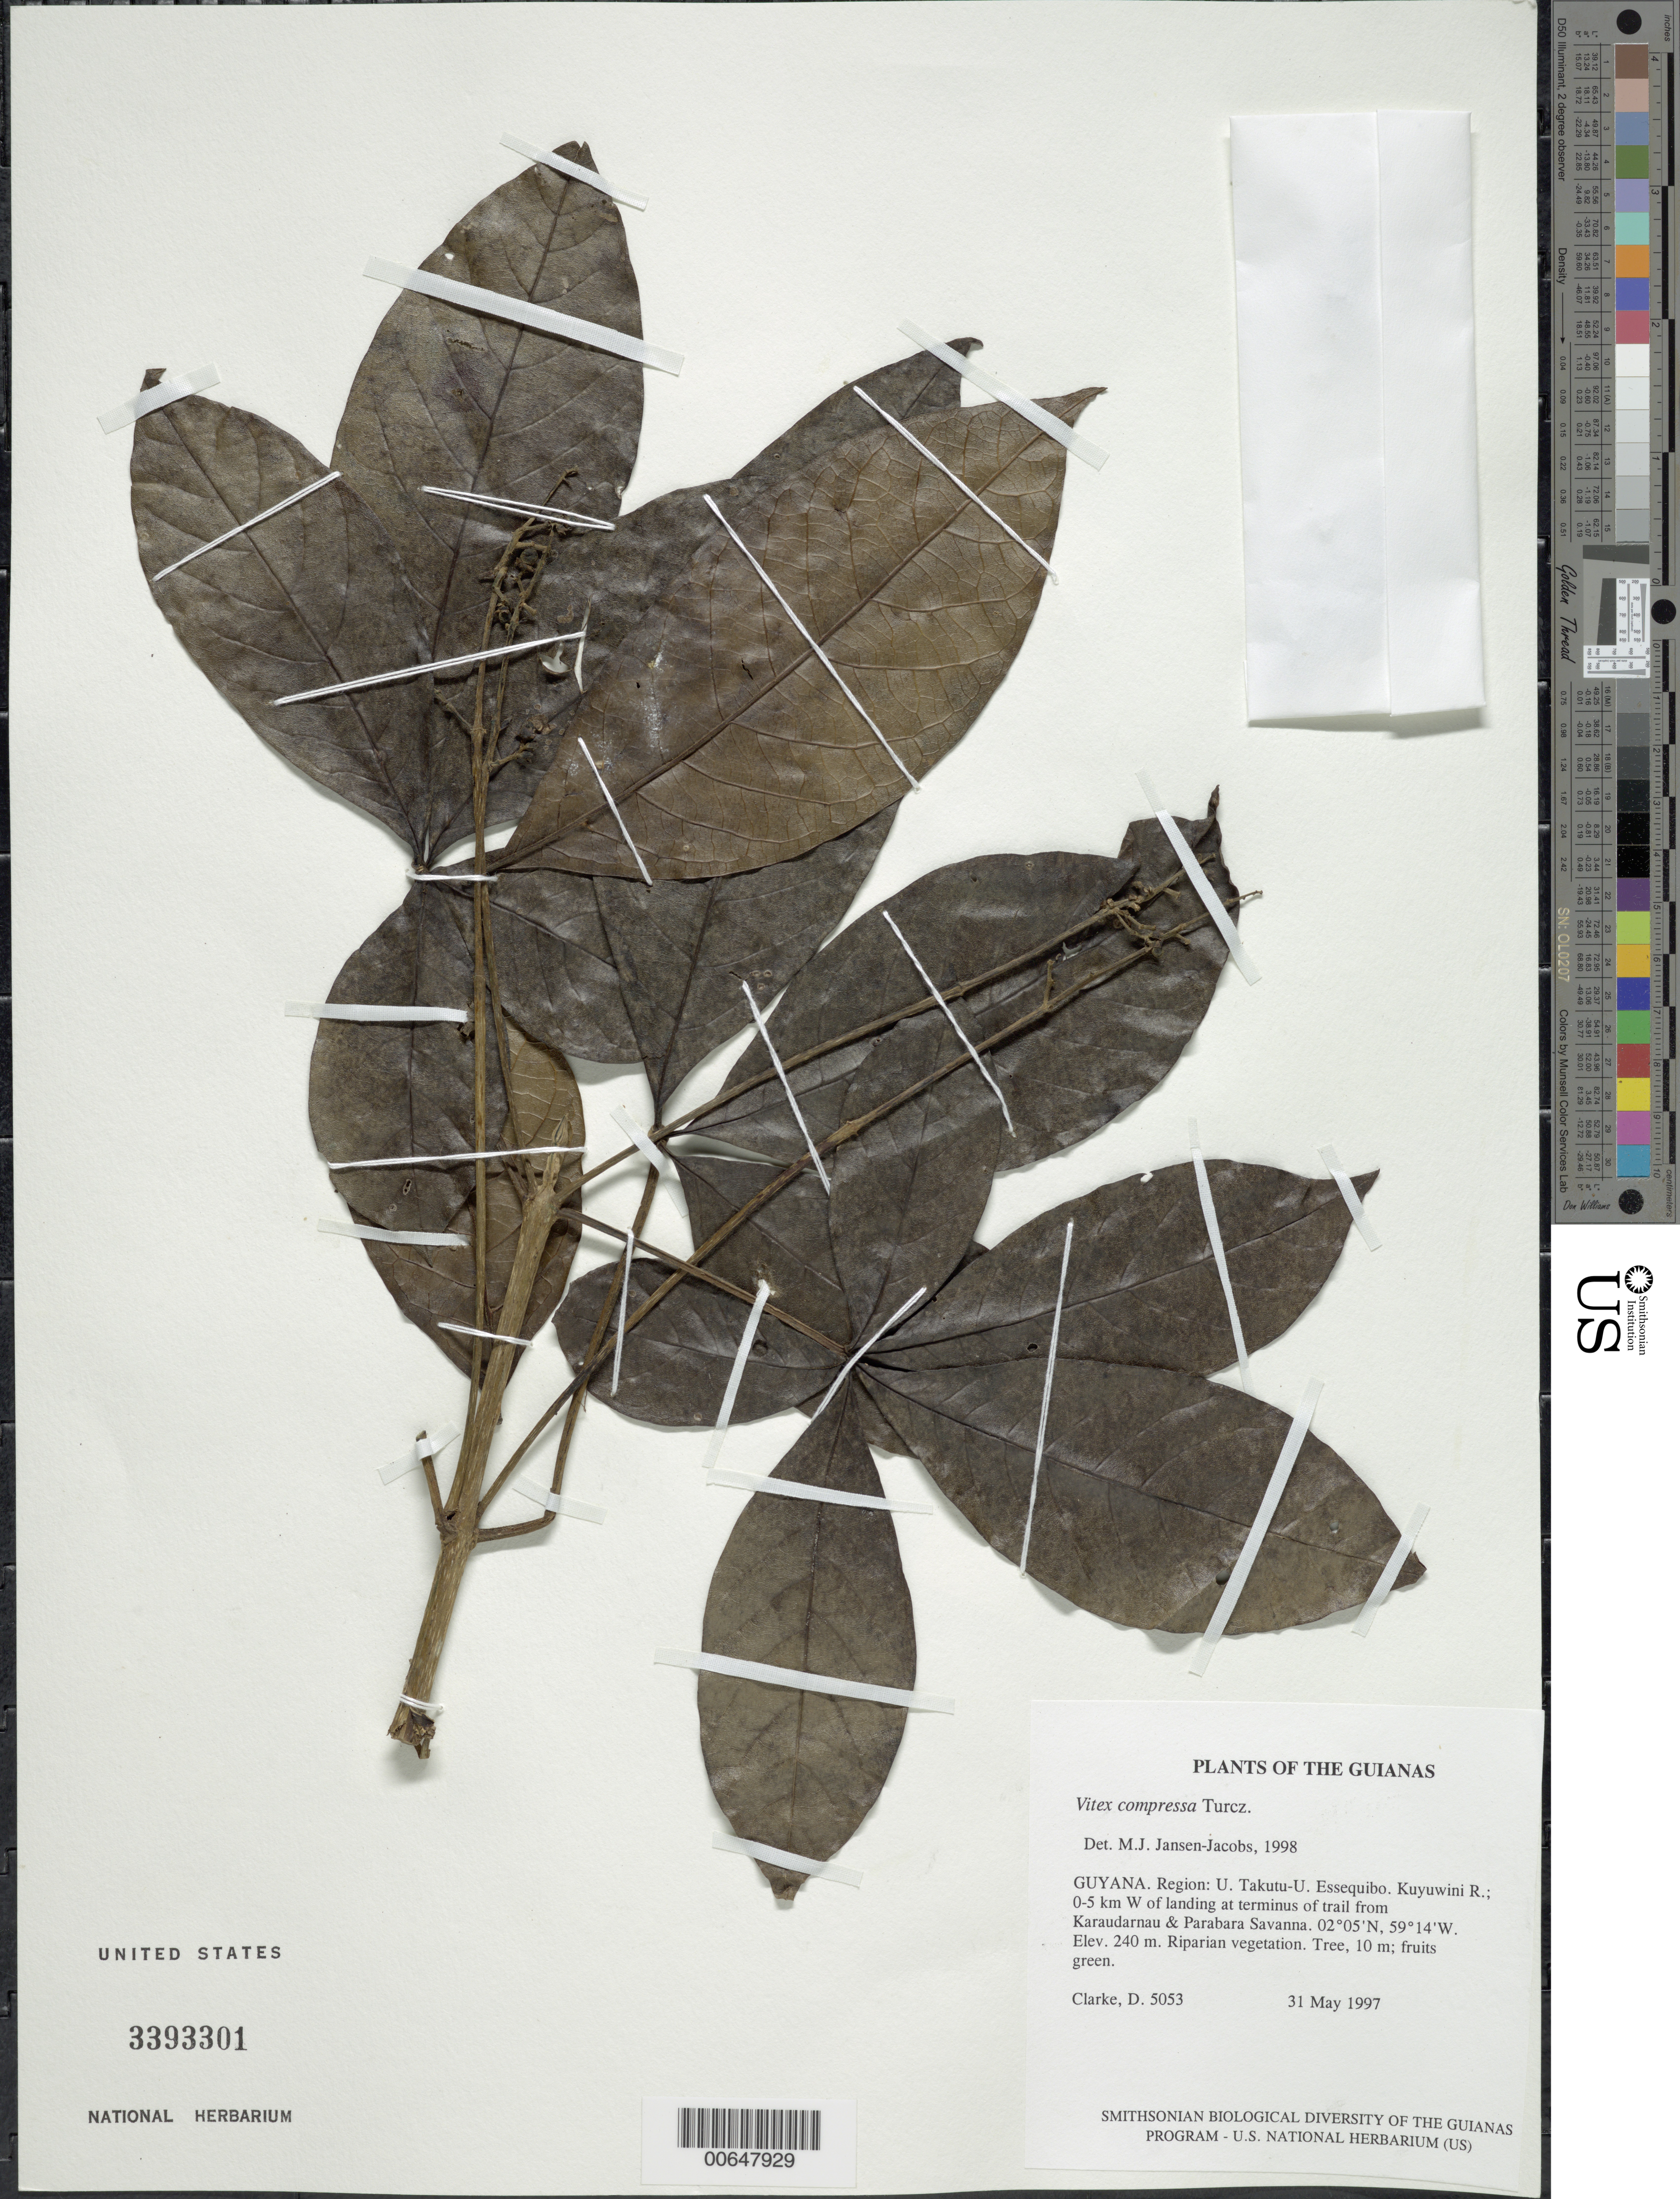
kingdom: Plantae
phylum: Tracheophyta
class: Magnoliopsida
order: Lamiales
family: Lamiaceae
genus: Vitex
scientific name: Vitex compressa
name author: Turcz.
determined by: Jansen-Jacobs, M. J., (U), Nationaal Herbarium Nederland, Utrecht University branch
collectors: H. D. Clarke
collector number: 5053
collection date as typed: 31 May 1997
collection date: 1997-05-31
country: Guyana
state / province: U. Takutu-U. Essequibo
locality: Kuyuwini R.; 0-5 km W of landing at terminus of trail from Karaudarnau & Parabara Savanna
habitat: Riparian vegetation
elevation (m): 240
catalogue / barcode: US 3393301